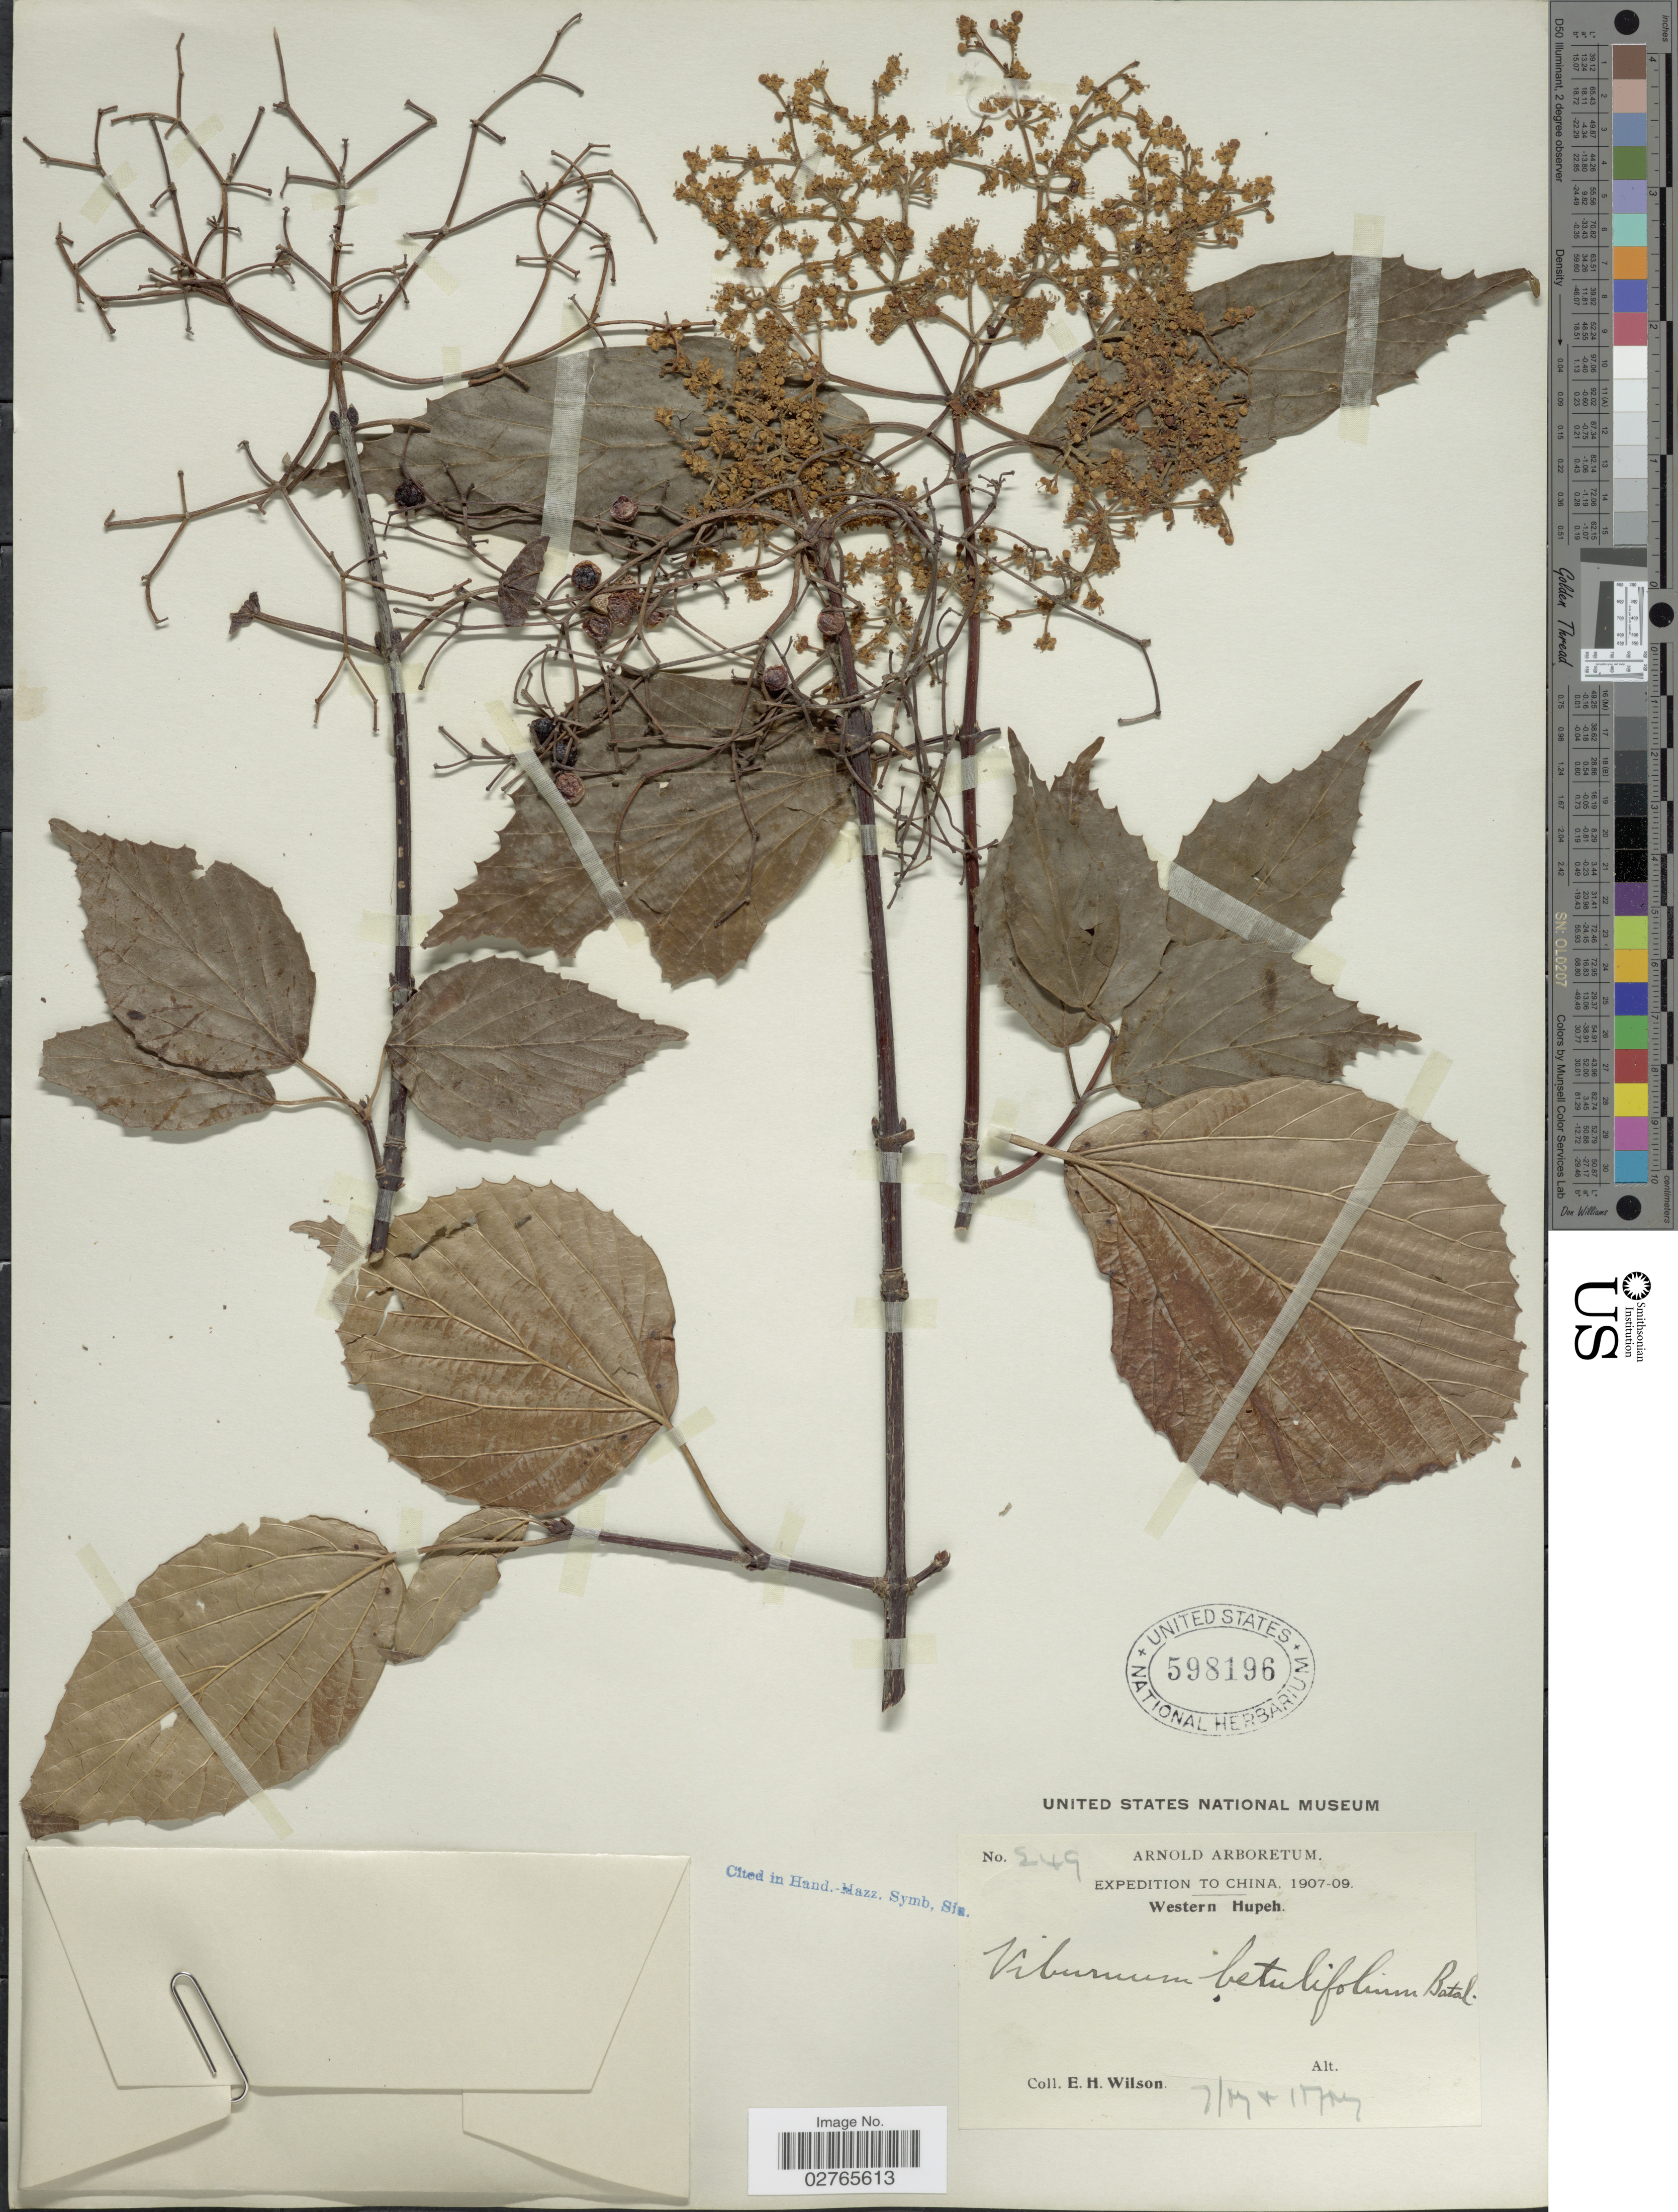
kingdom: Plantae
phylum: Tracheophyta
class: Magnoliopsida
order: Dipsacales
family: Viburnaceae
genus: Viburnum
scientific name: Viburnum betulifolium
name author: Batalin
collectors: E. Wilson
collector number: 249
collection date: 1907-07/1907-11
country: China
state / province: Hubei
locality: Western Hupeh.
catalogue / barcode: US 598196